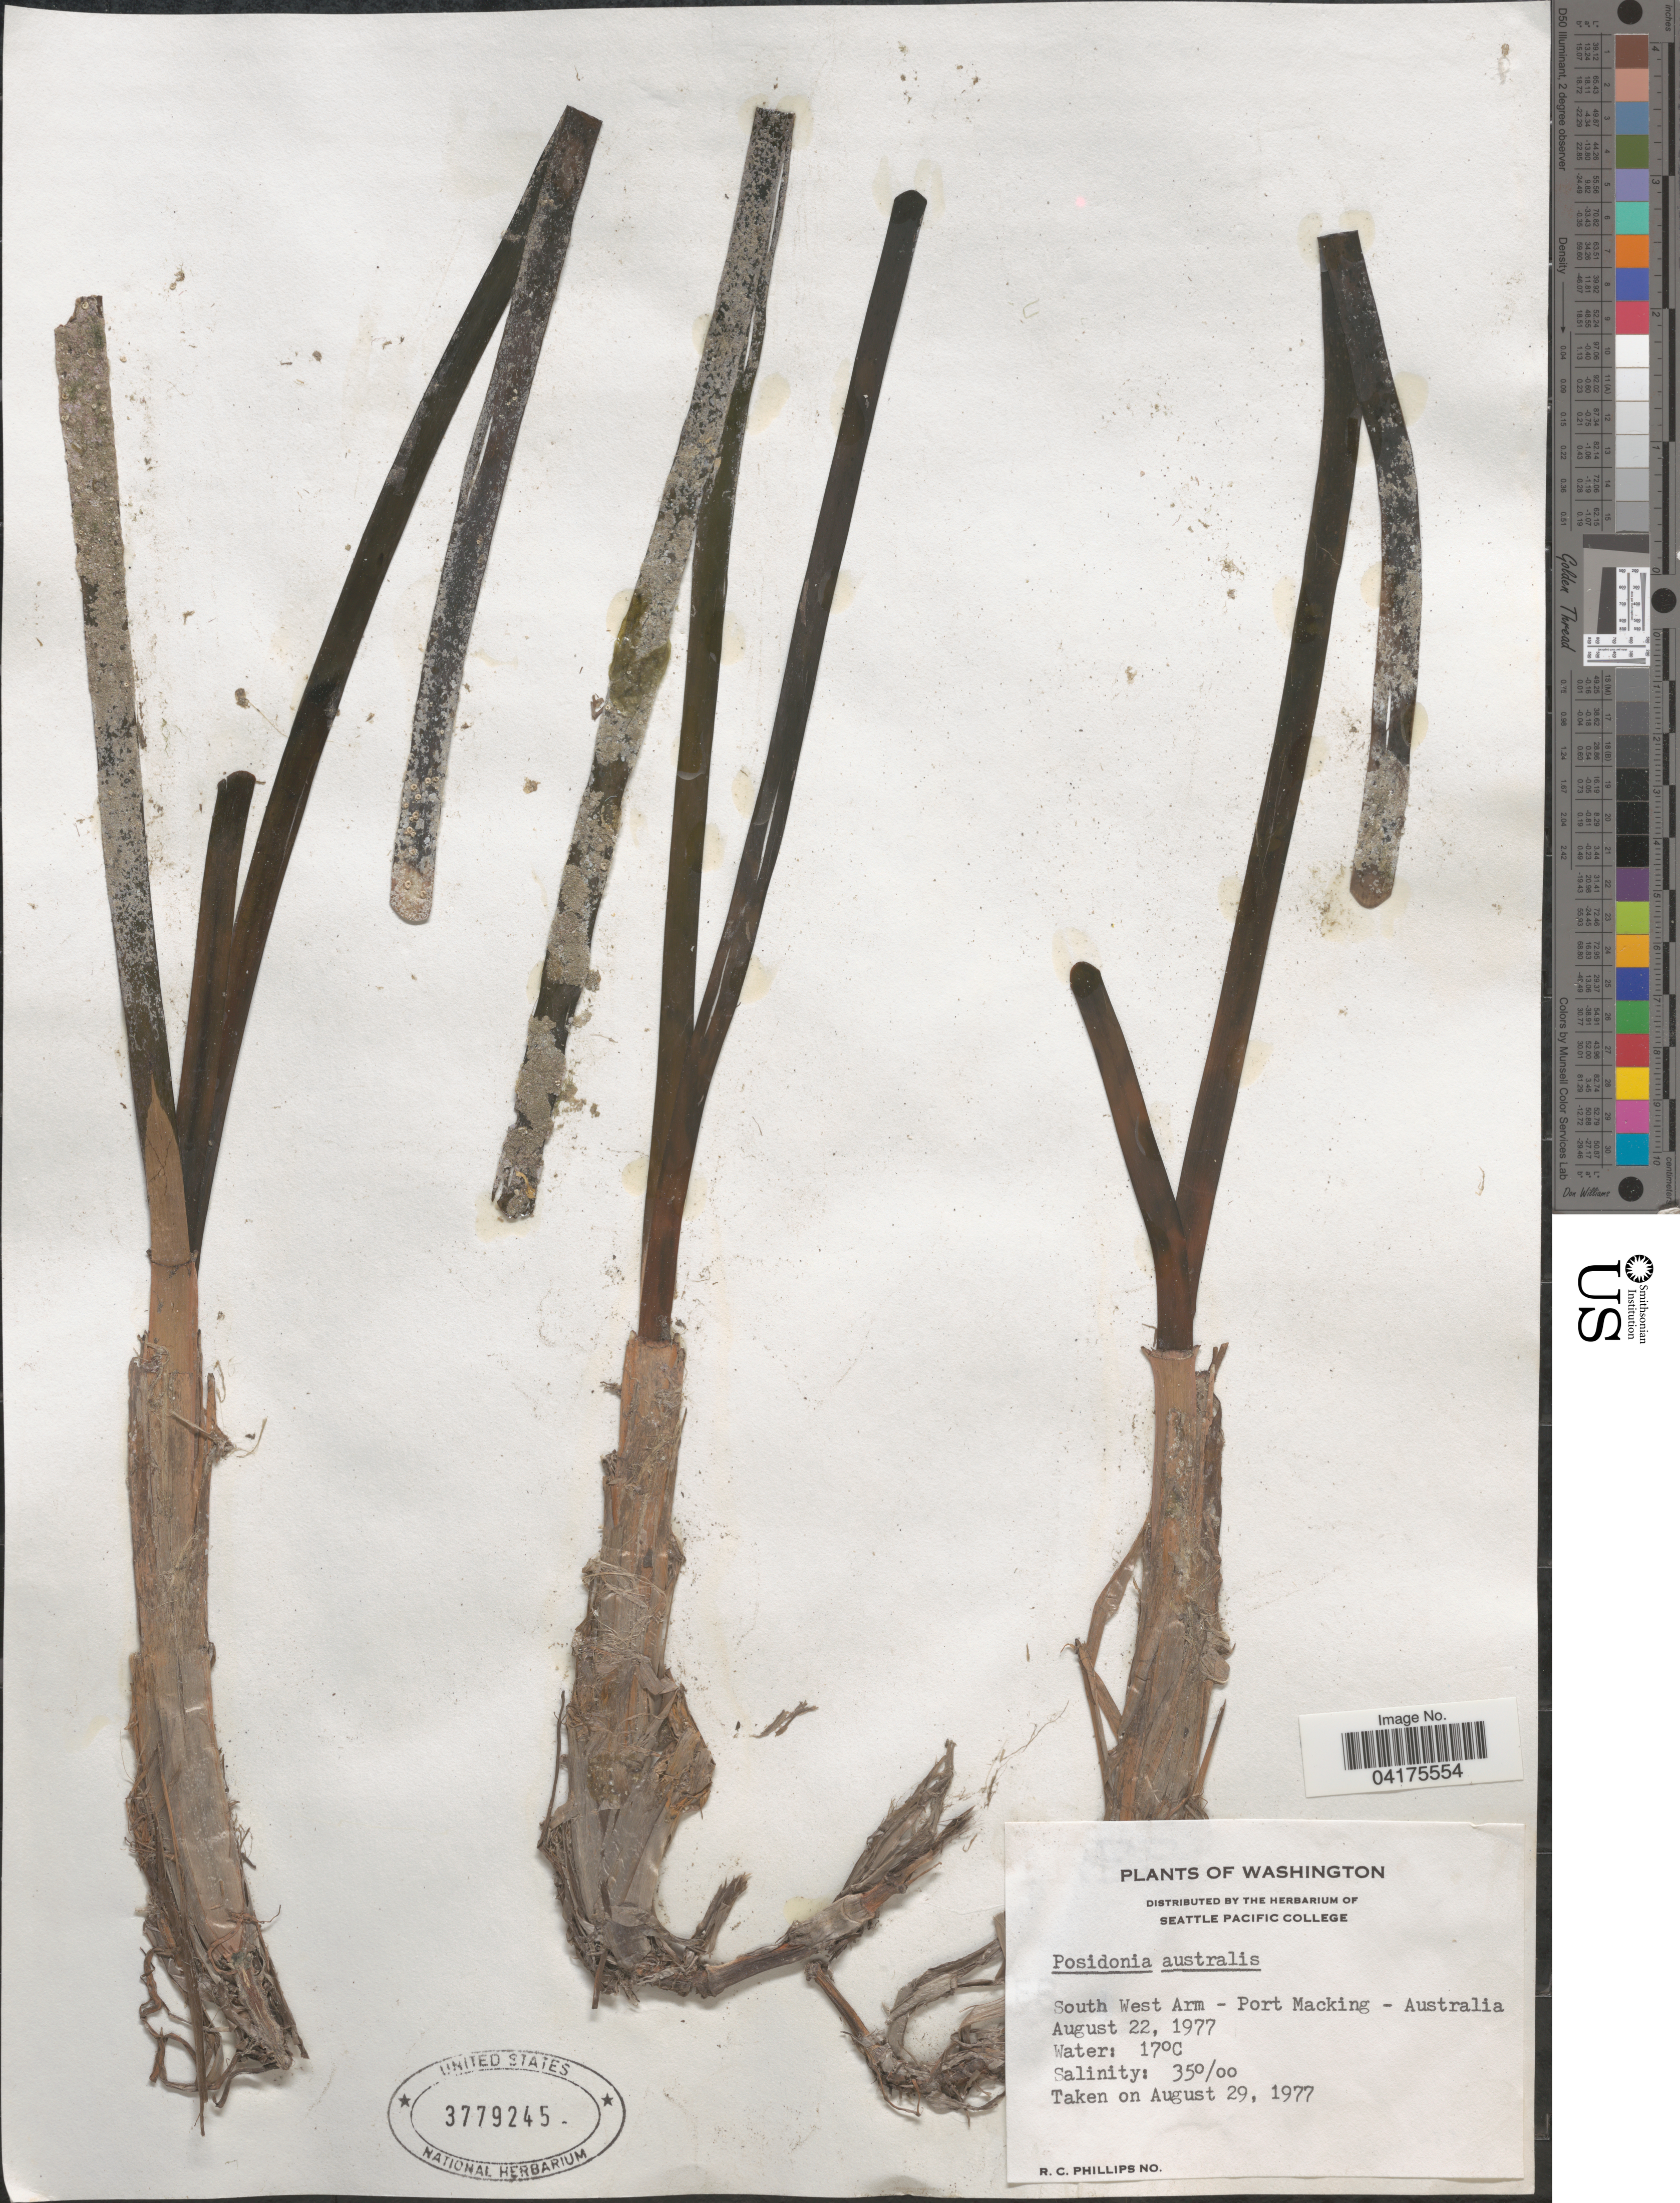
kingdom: Plantae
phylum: Tracheophyta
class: Liliopsida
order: Alismatales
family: Posidoniaceae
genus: Posidonia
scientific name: Posidonia australis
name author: Hook. f.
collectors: R. C. Phillips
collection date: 1977-08-22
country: Australia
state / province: New South Wales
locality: South West Arm - Port Macking [= Port Hacking].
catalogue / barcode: US 3779245